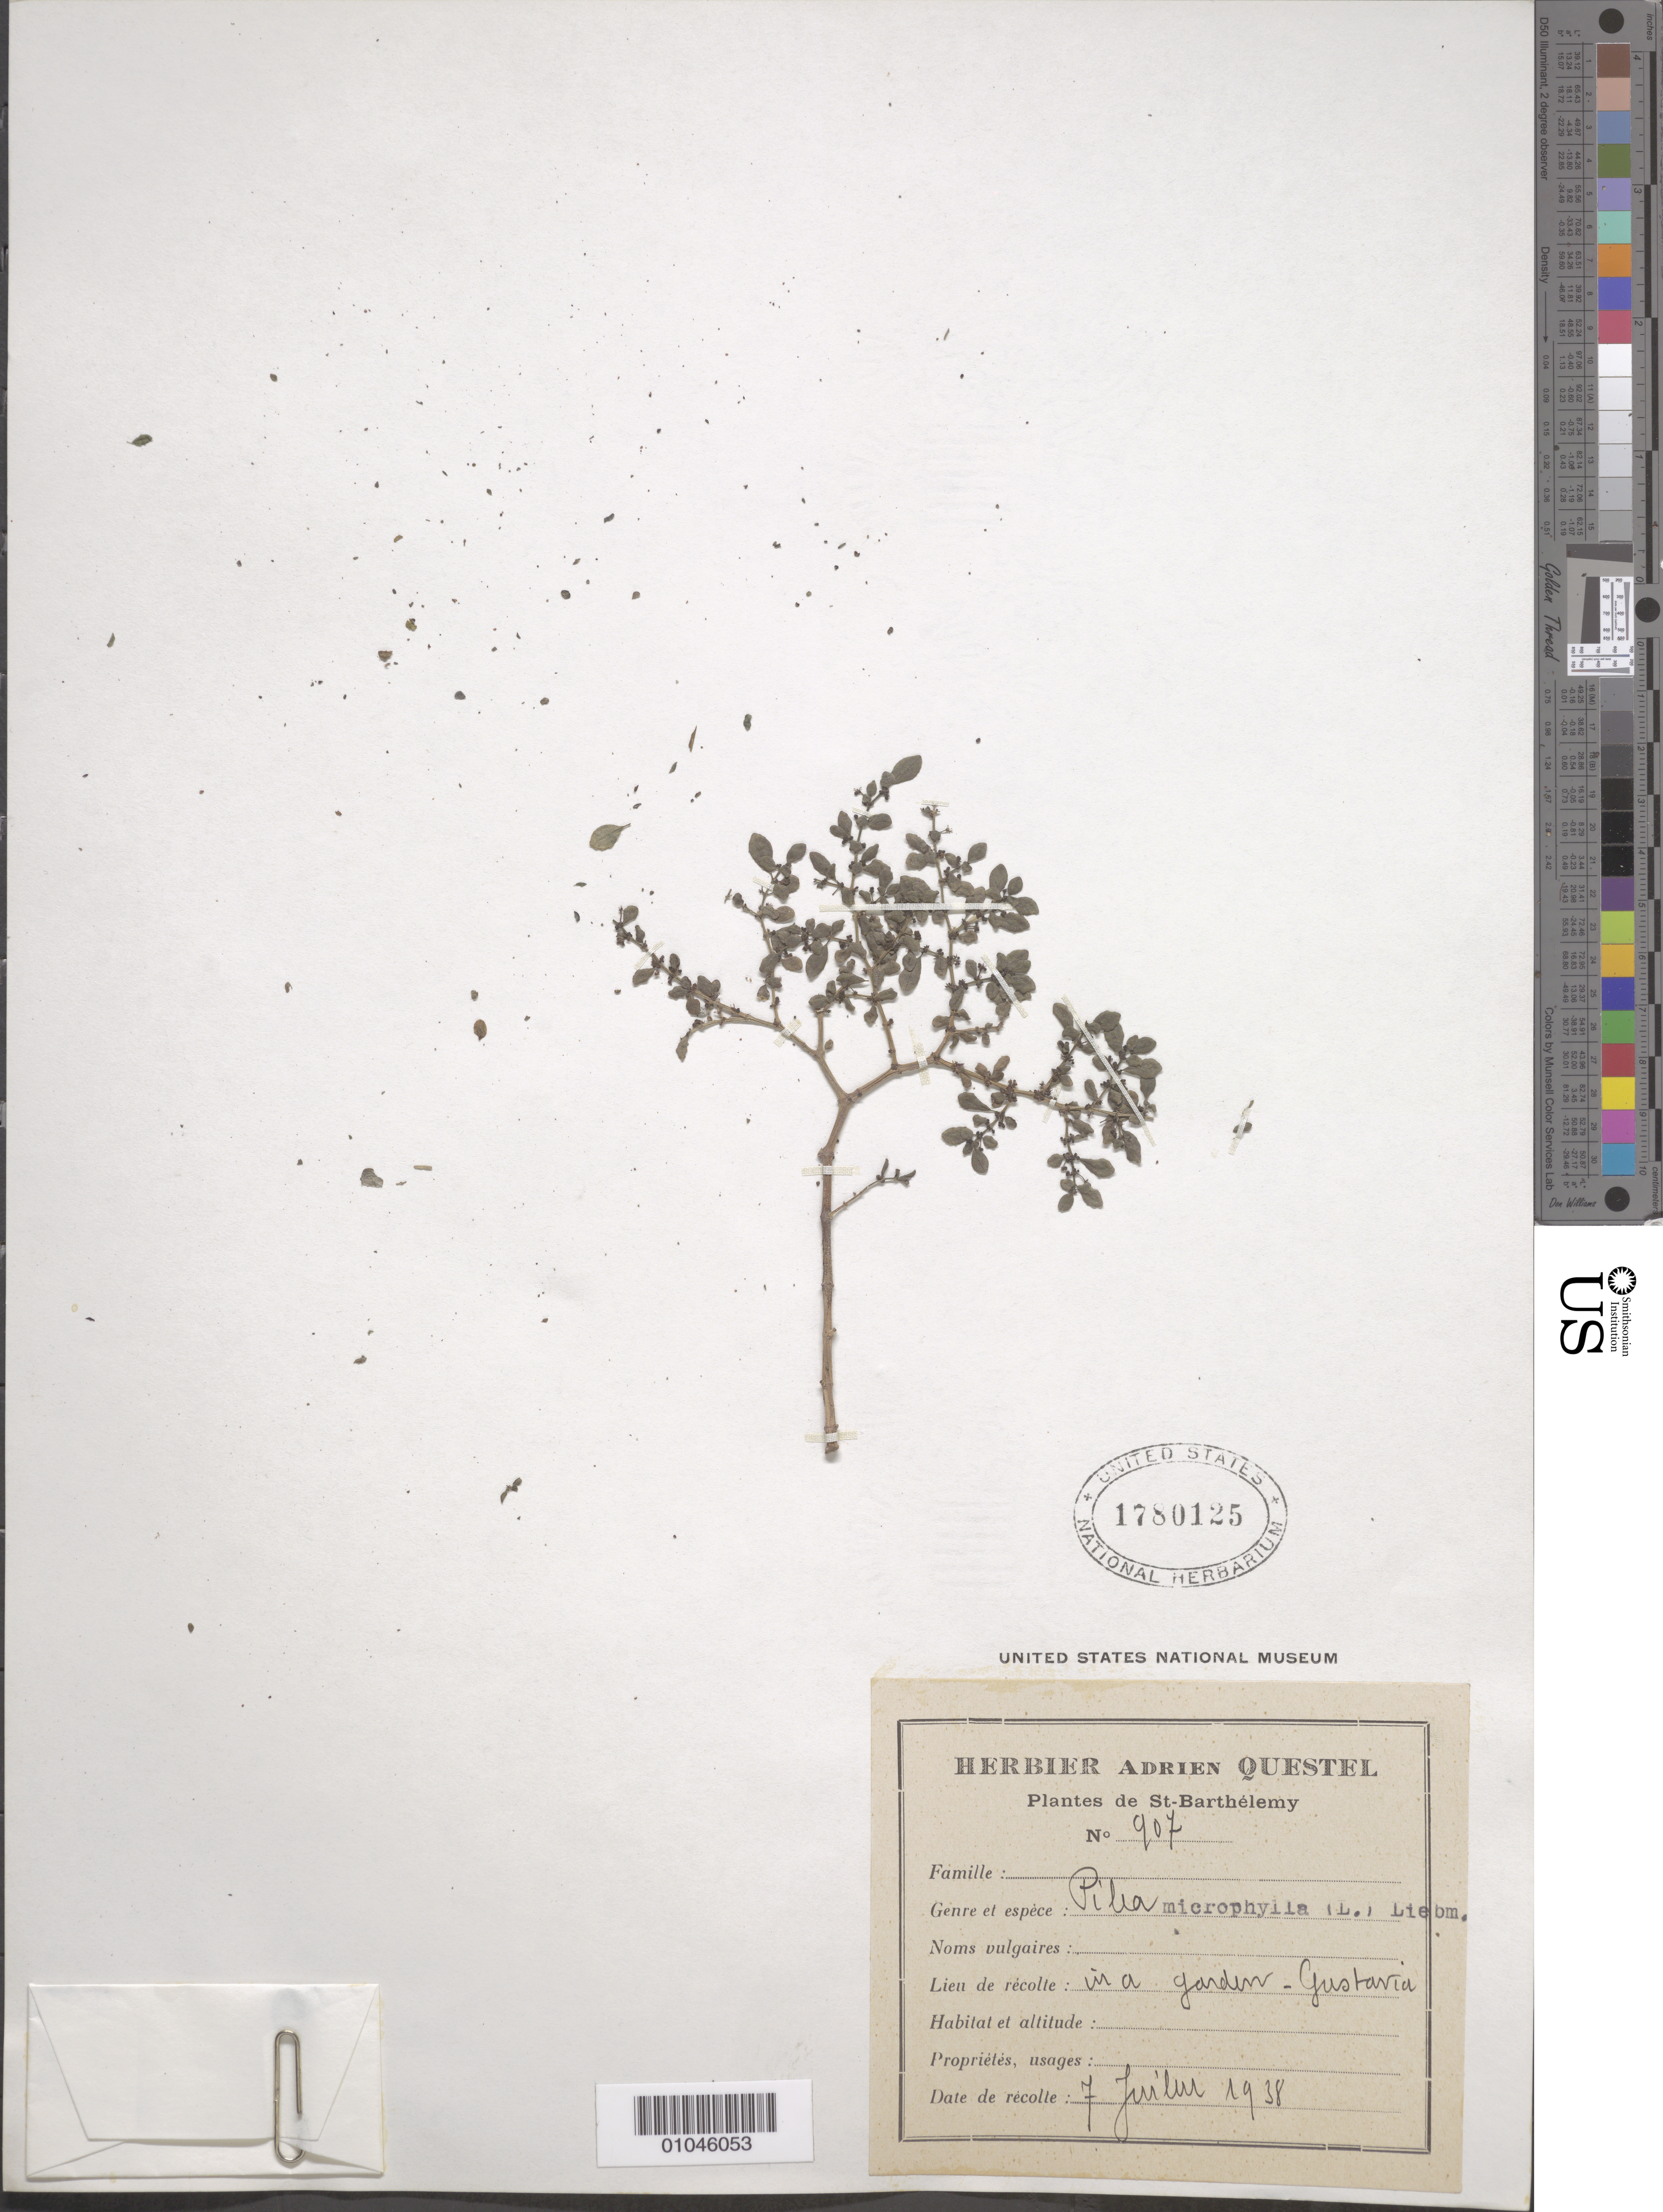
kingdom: Plantae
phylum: Tracheophyta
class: Magnoliopsida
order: Rosales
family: Urticaceae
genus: Pilea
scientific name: Pilea microphylla var. microphylla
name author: (L.) Liebm.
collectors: A. Questel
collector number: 907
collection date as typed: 07 Jul 1938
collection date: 1938-07-07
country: Saint Barthélemy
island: St. Barthélemy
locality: In a garden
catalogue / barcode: US 1780125